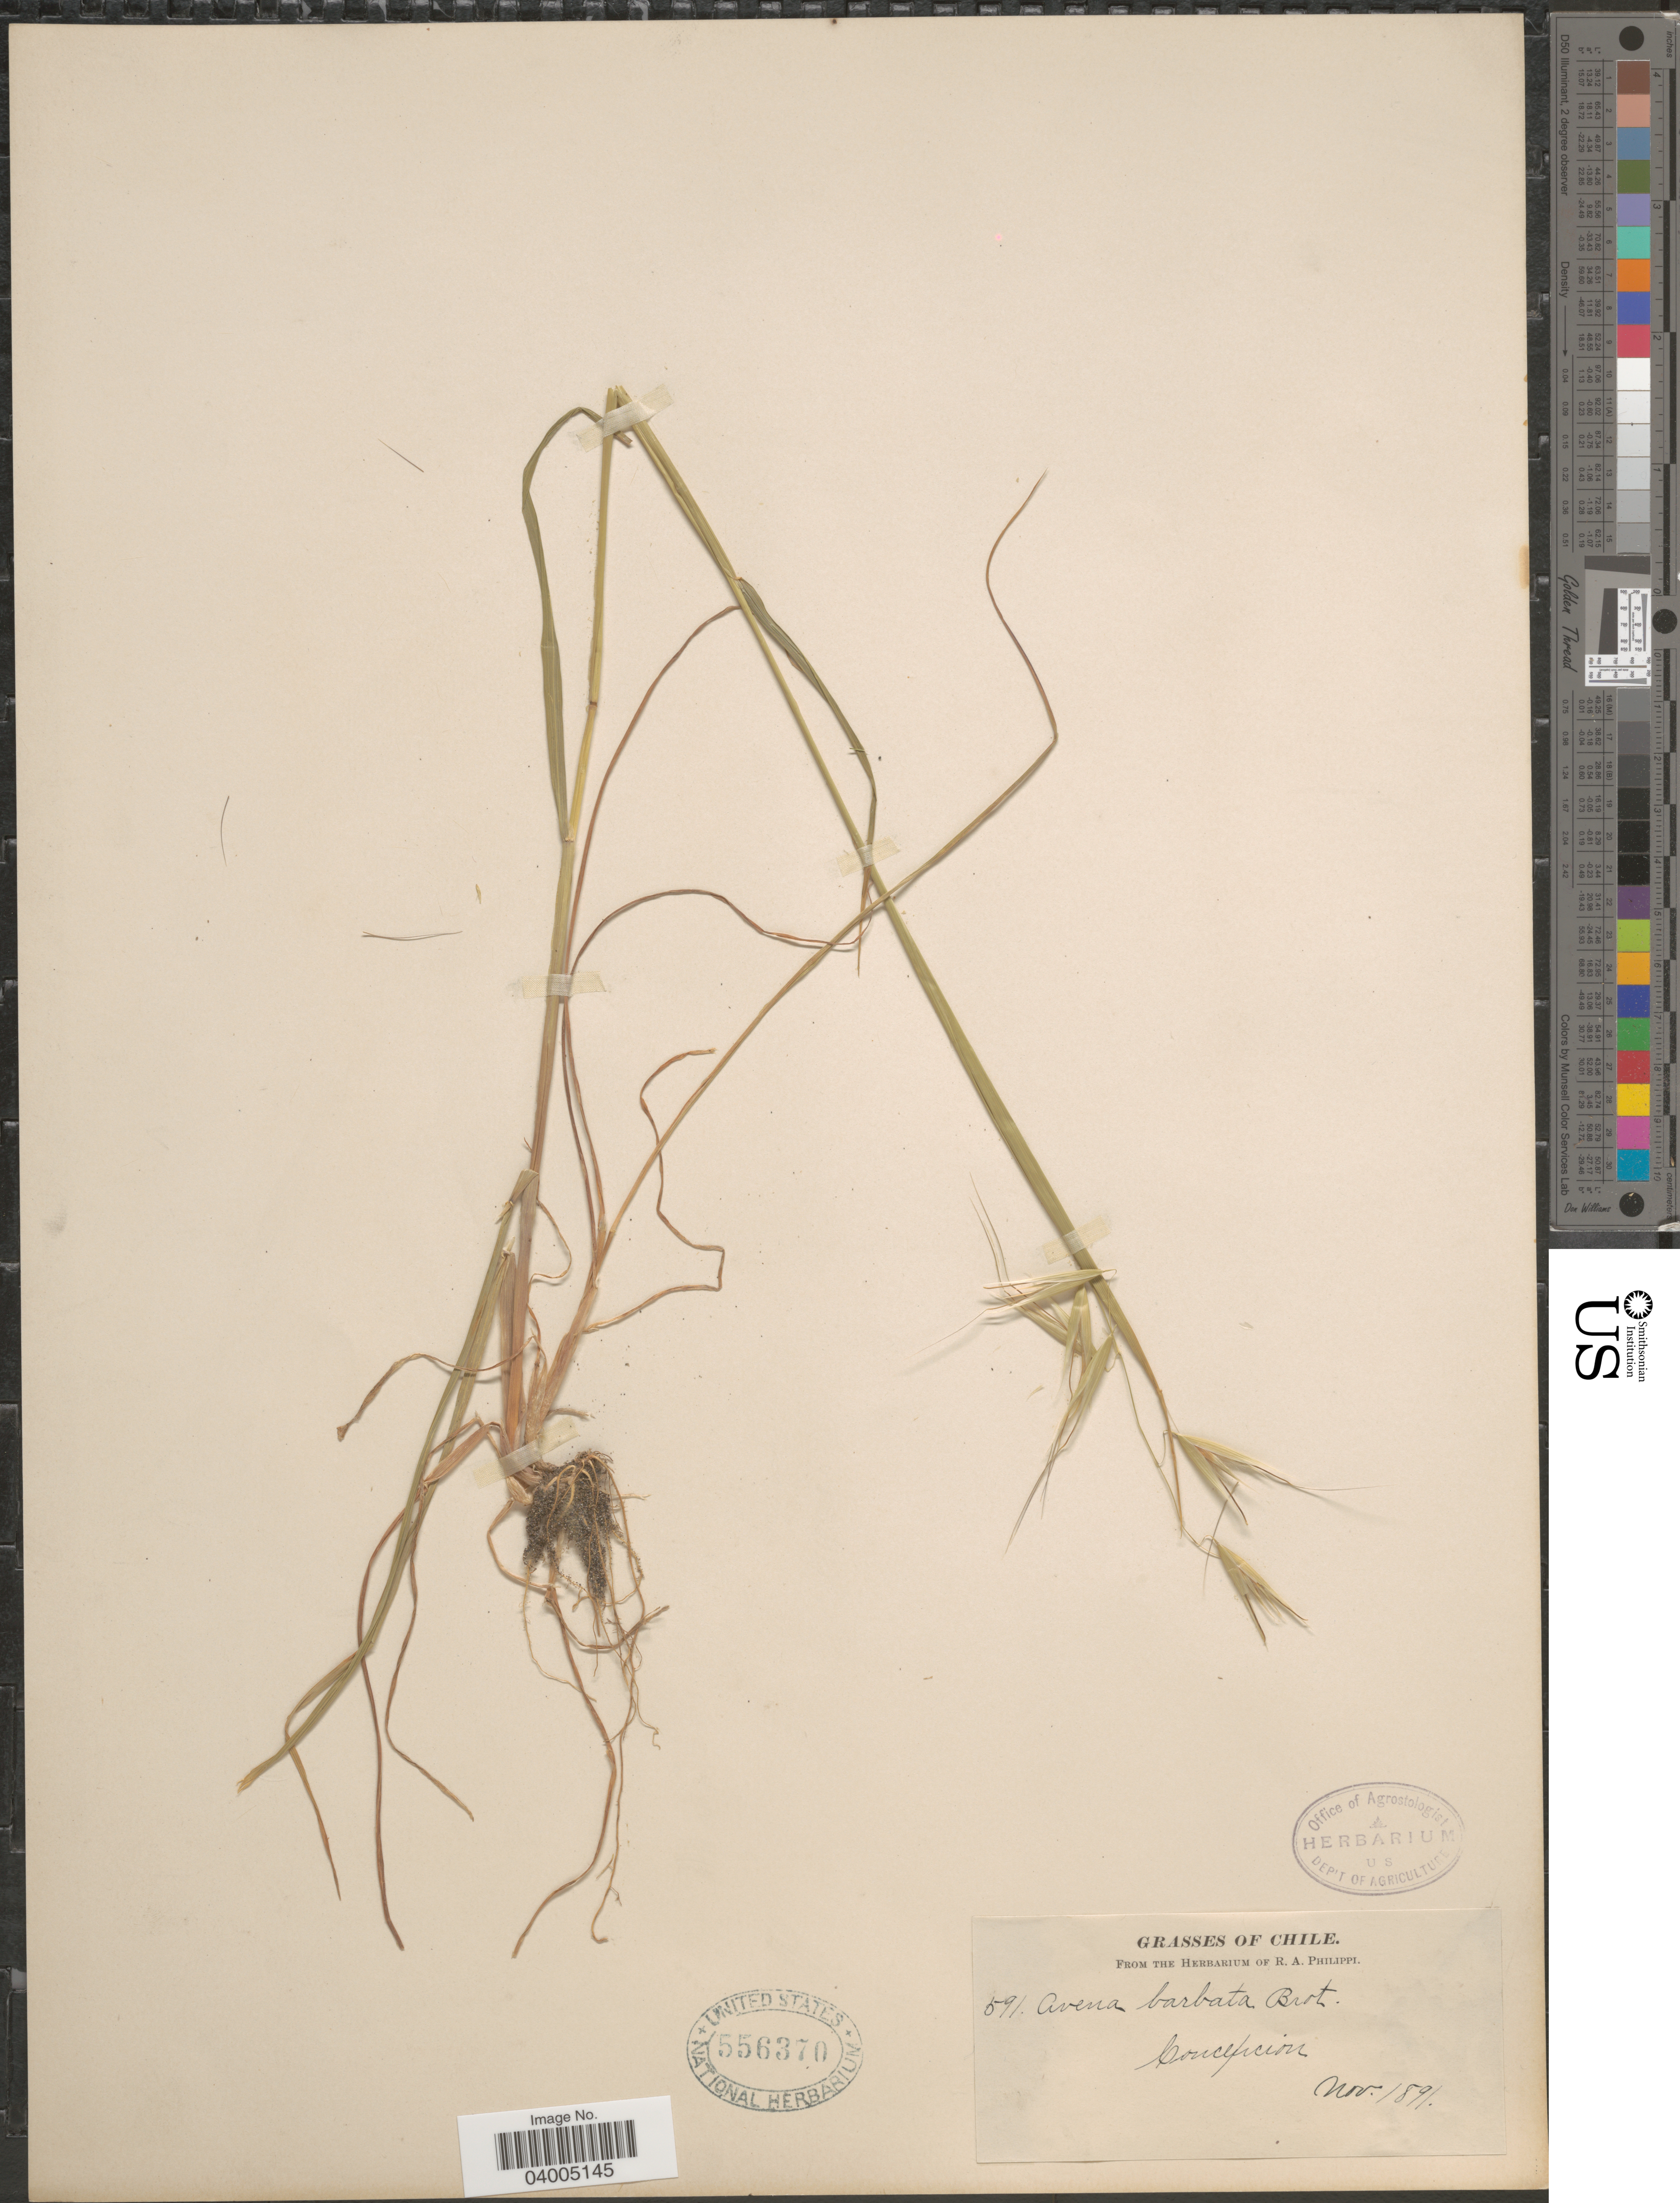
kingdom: Plantae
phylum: Tracheophyta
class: Liliopsida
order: Poales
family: Poaceae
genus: Avena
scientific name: Avena barbata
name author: Pott ex Link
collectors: ex. herb. R.A. Philippi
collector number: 591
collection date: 1891-11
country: Chile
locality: Concepcion.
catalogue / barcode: US 556370